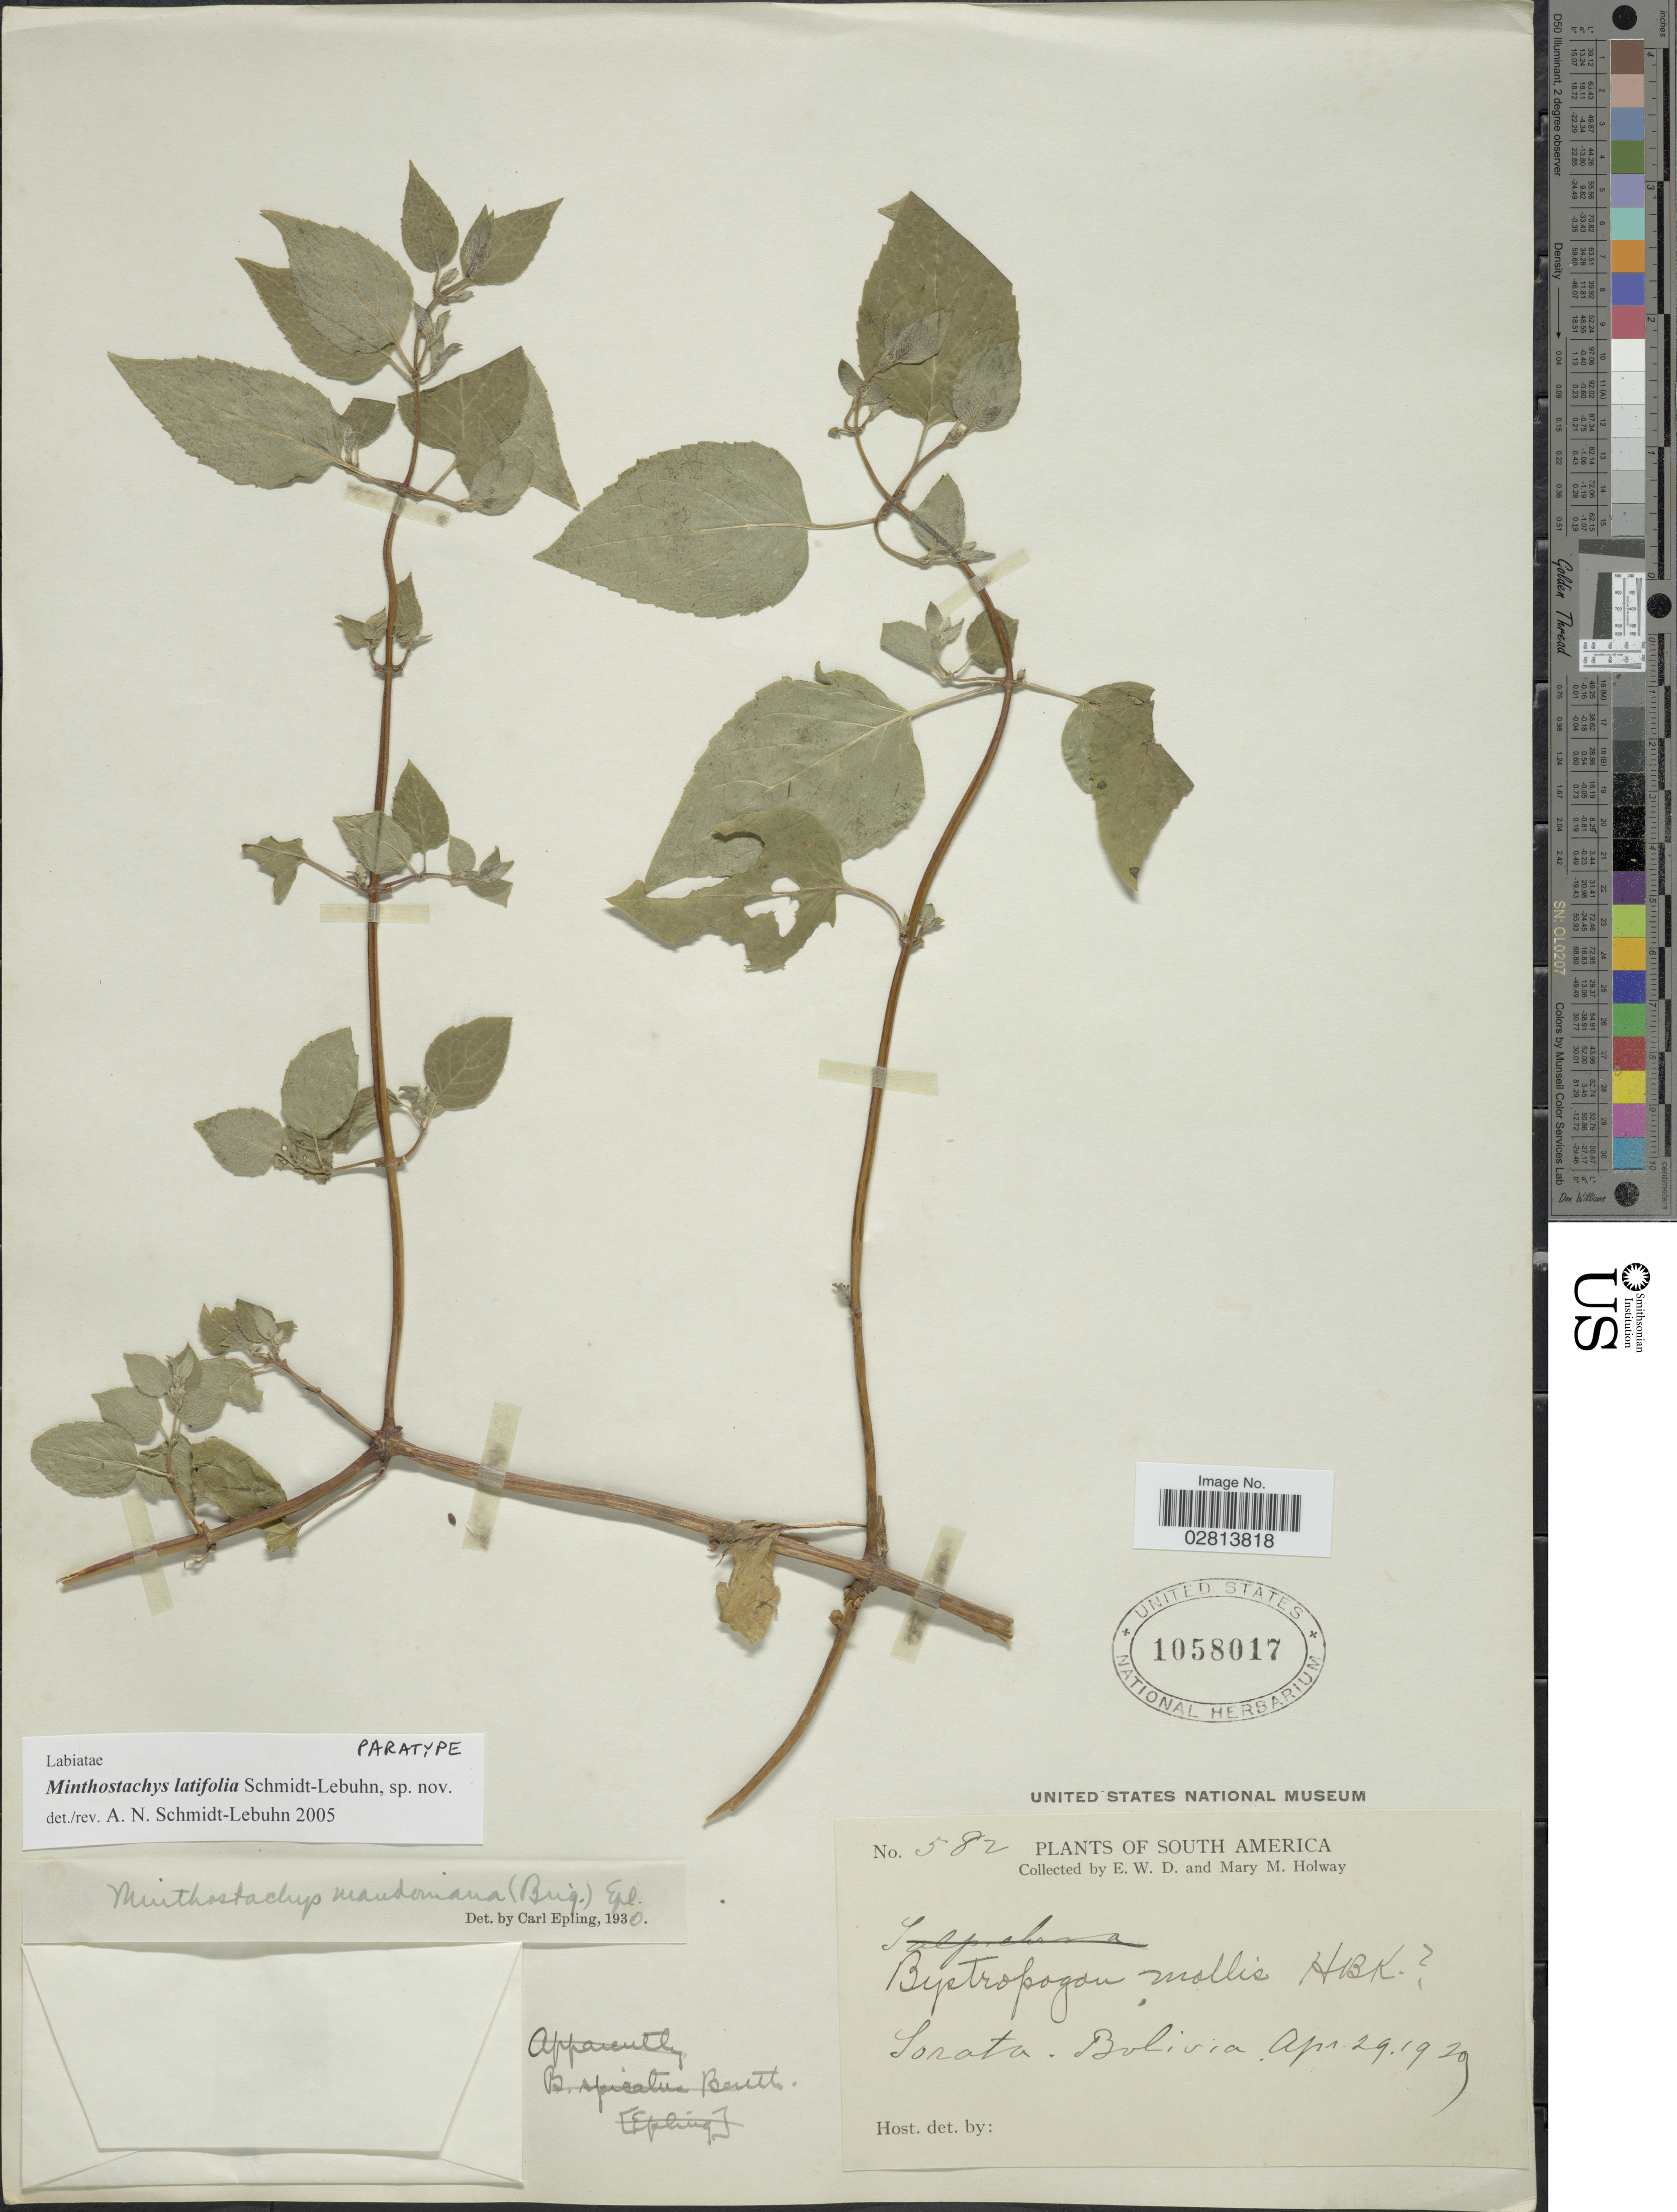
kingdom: Plantae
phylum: Tracheophyta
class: Magnoliopsida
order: Lamiales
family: Lamiaceae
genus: Minthostachys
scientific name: Minthostachys latifolia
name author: Schmidt-Leb.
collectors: E. W. D. Holway & M. M. Holway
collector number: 582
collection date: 1929-04-29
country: Bolivia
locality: Sorata.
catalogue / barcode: US 1058017